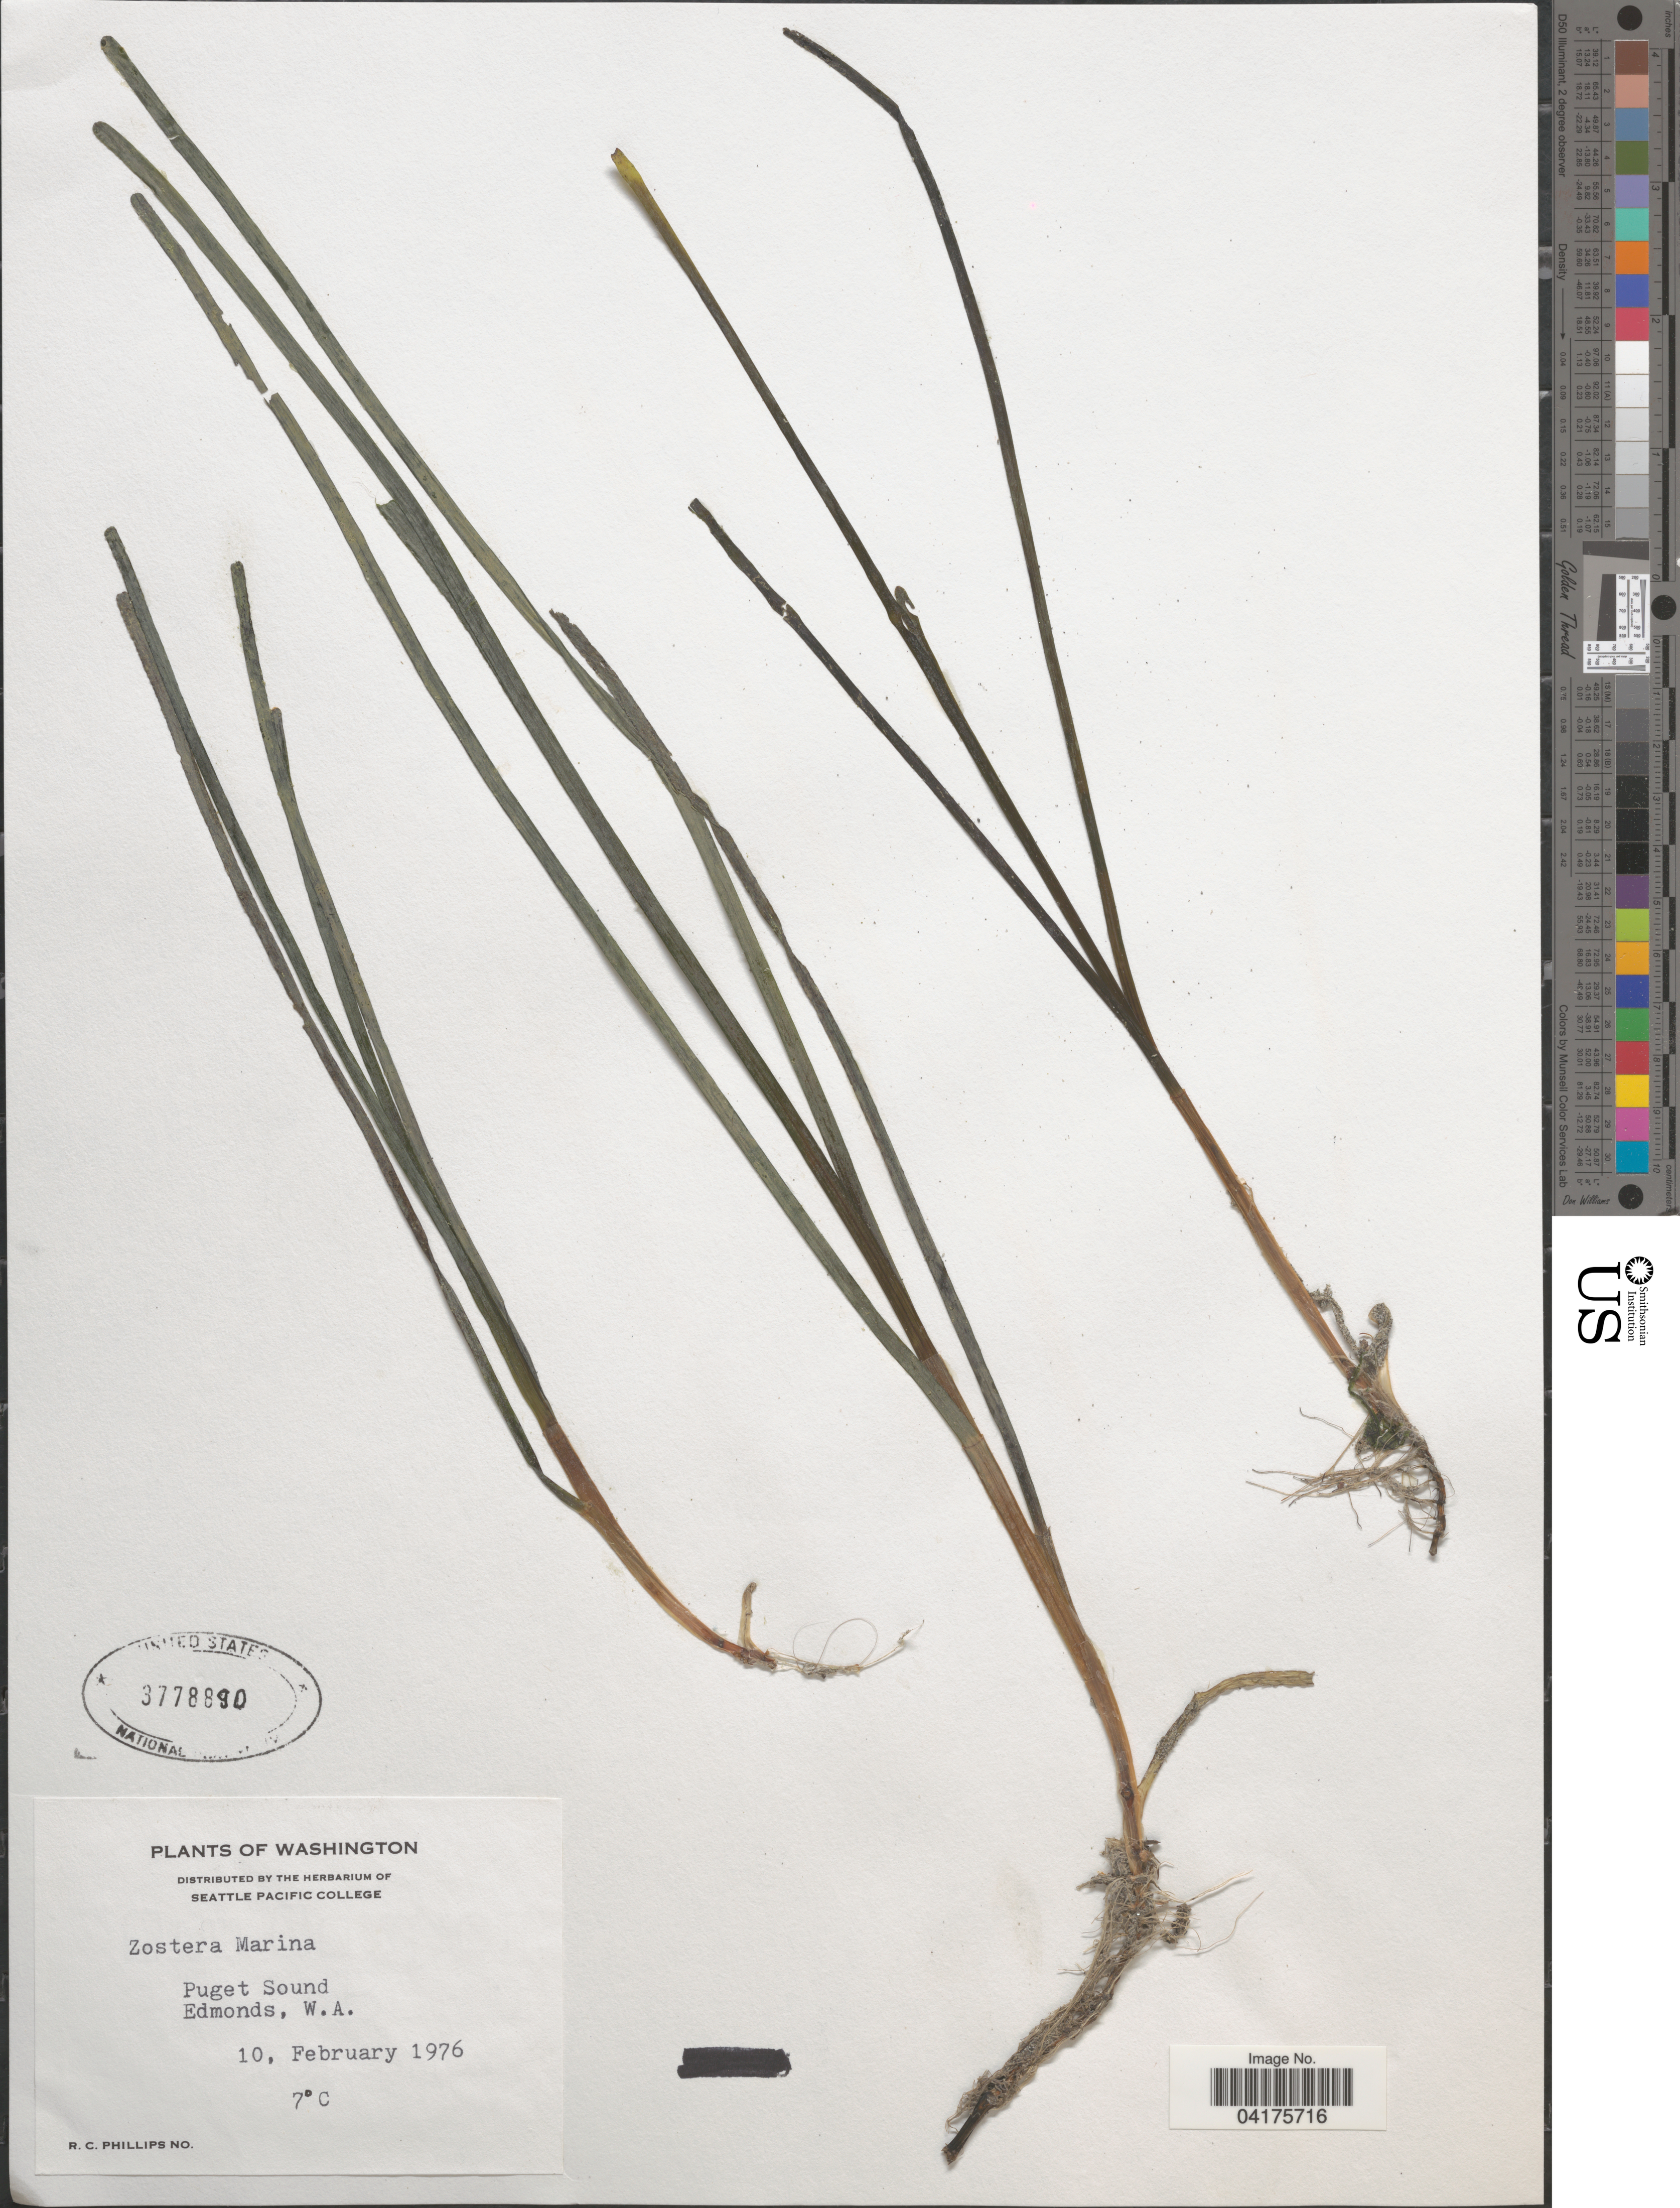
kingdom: Plantae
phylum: Tracheophyta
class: Liliopsida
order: Alismatales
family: Zosteraceae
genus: Zostera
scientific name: Zostera marina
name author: L.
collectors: R. C. Phillips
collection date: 1976-02-10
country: United States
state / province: Washington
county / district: King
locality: Puget Sound, Edmonds.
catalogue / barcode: US 3778890